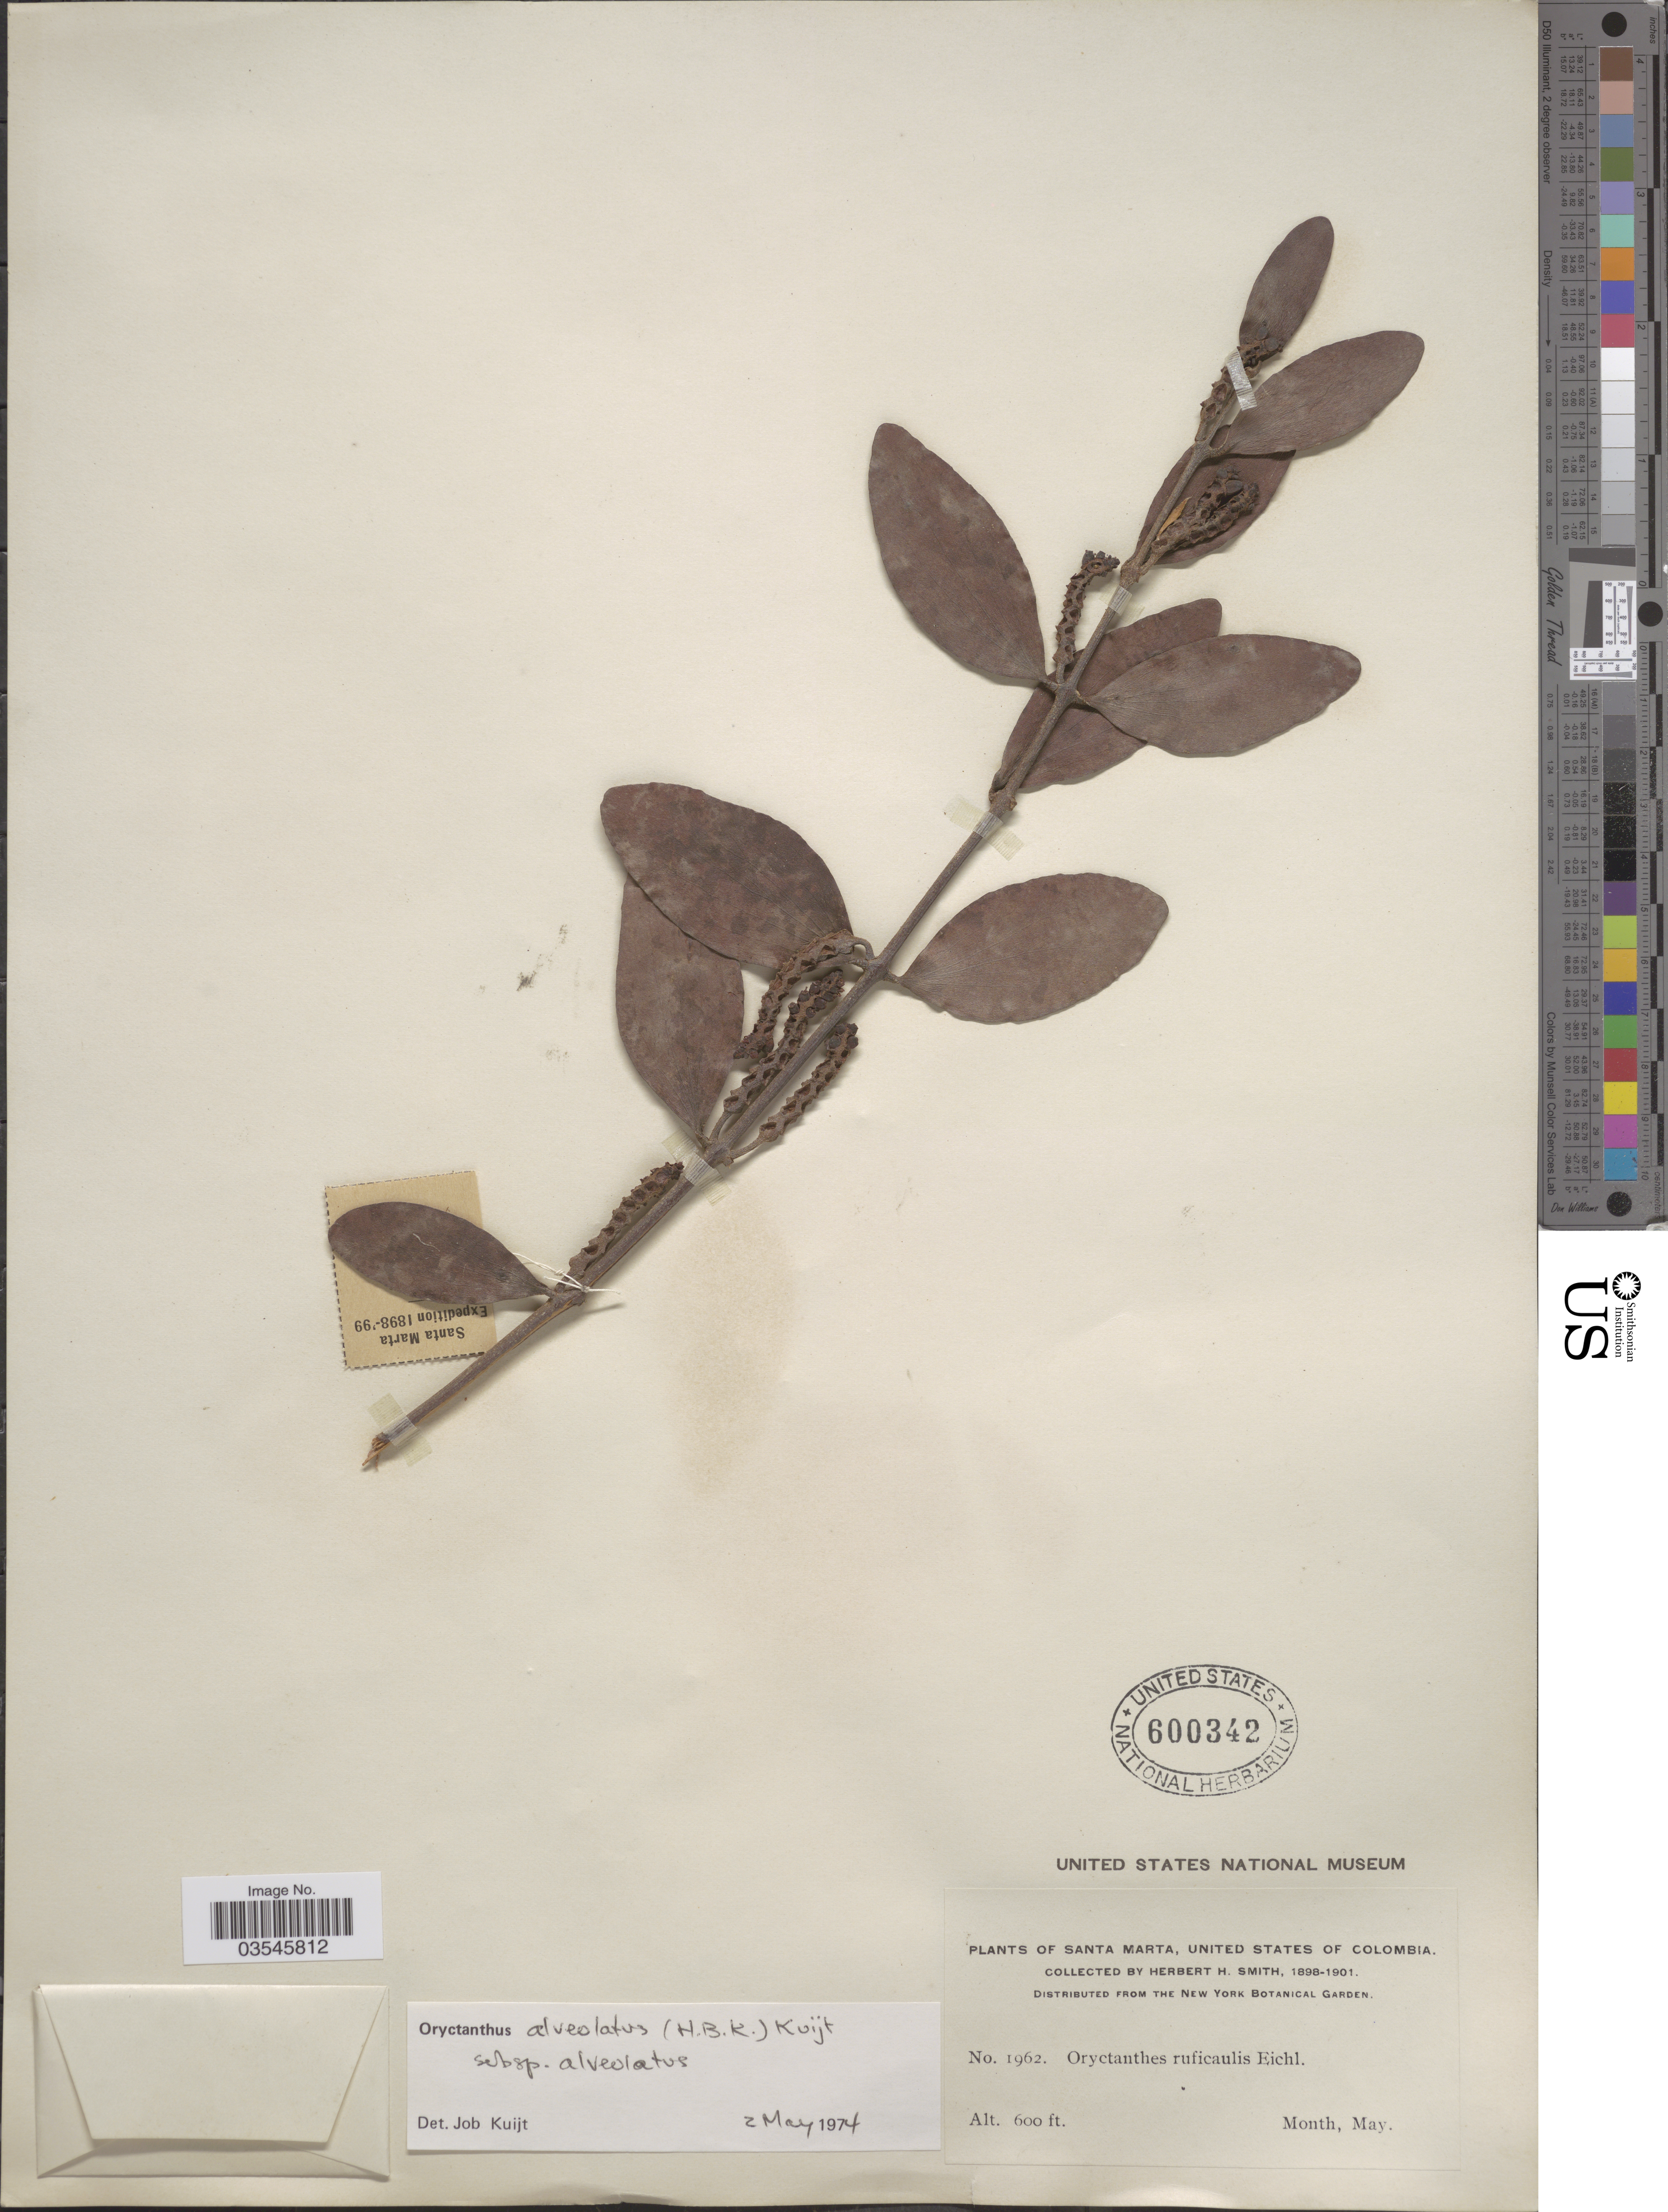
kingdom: Plantae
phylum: Tracheophyta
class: Magnoliopsida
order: Santalales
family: Loranthaceae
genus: Oryctanthus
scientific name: Oryctanthus alveolatus subsp. alveolatus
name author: (Kunth) Kuijt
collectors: Herbert H. Smith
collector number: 1962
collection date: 1898-05/1901-05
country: Colombia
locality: Santa Marta, United States of Colombia.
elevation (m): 183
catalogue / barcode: US 600342